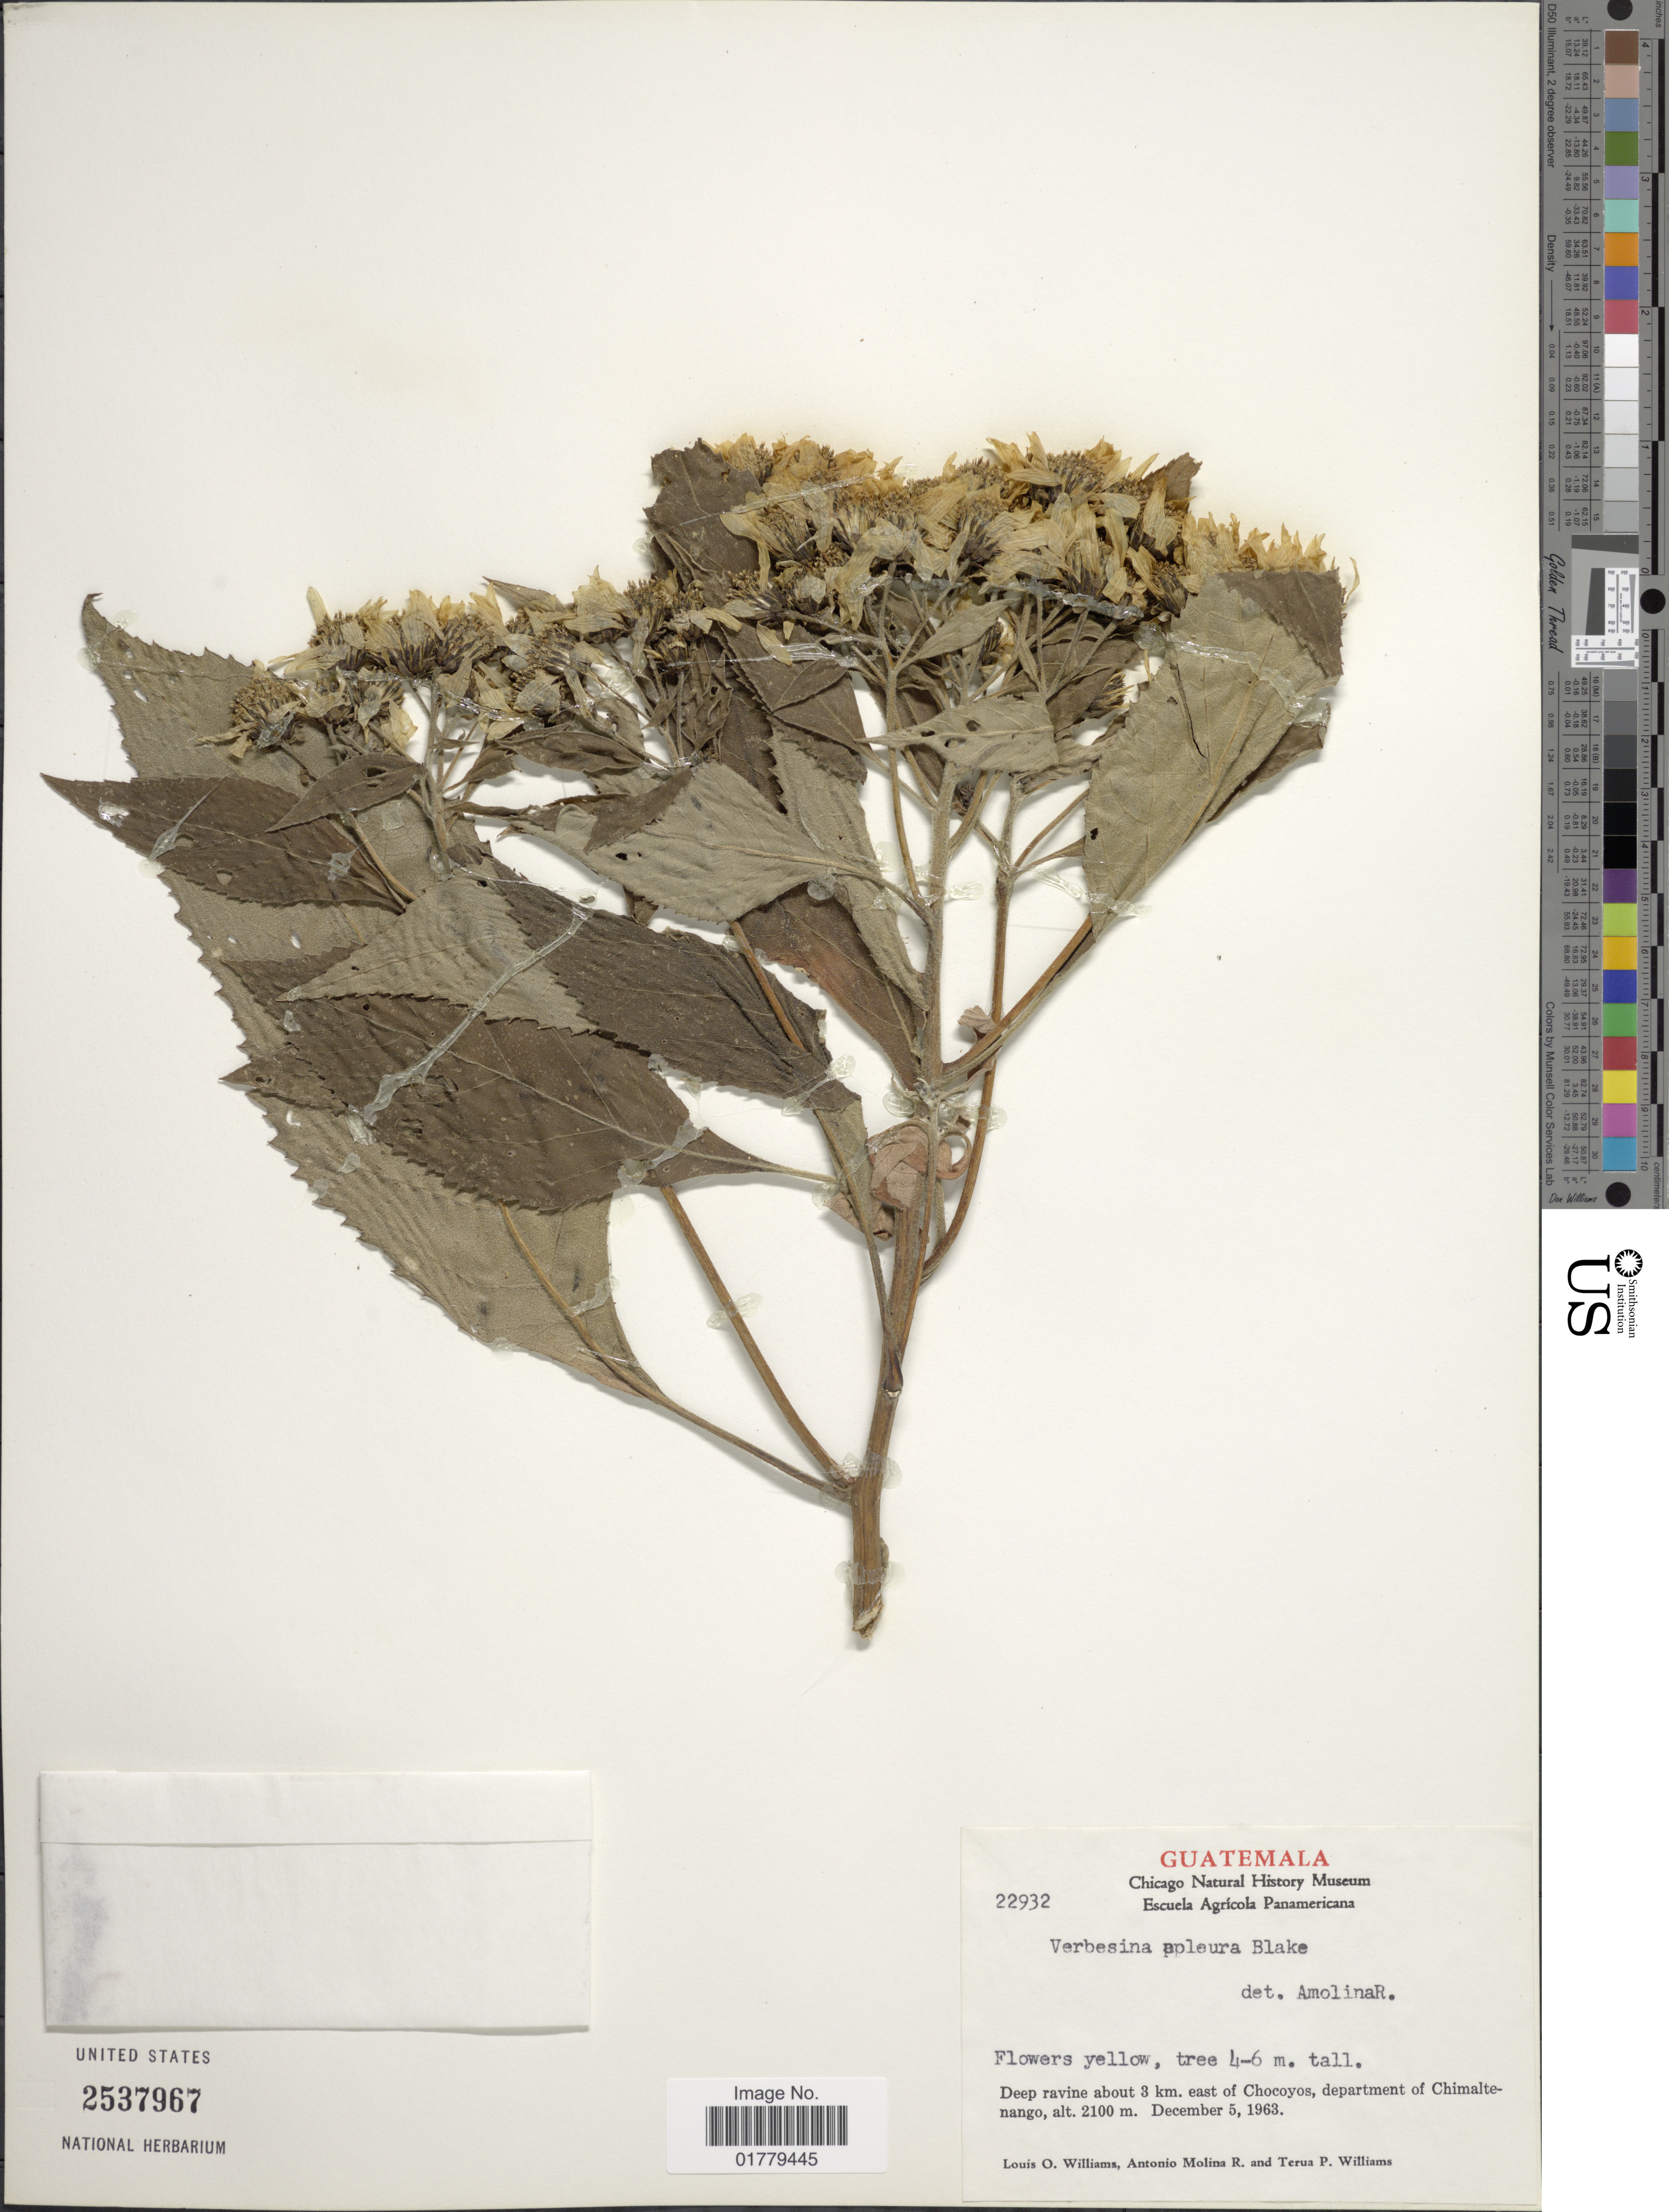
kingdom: Plantae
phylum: Tracheophyta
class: Magnoliopsida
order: Asterales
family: Asteraceae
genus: Verbesina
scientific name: Verbesina apleura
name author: S.F. Blake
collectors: L. O. Williams, A. Molina R. & T. P. Williams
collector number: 22932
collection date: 1963-12-05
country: Guatemala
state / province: Chimaltenango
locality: Deep ravine about 3 km. east of Chocoyos, department of Chimaltenango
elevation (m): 2100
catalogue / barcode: US 2537967